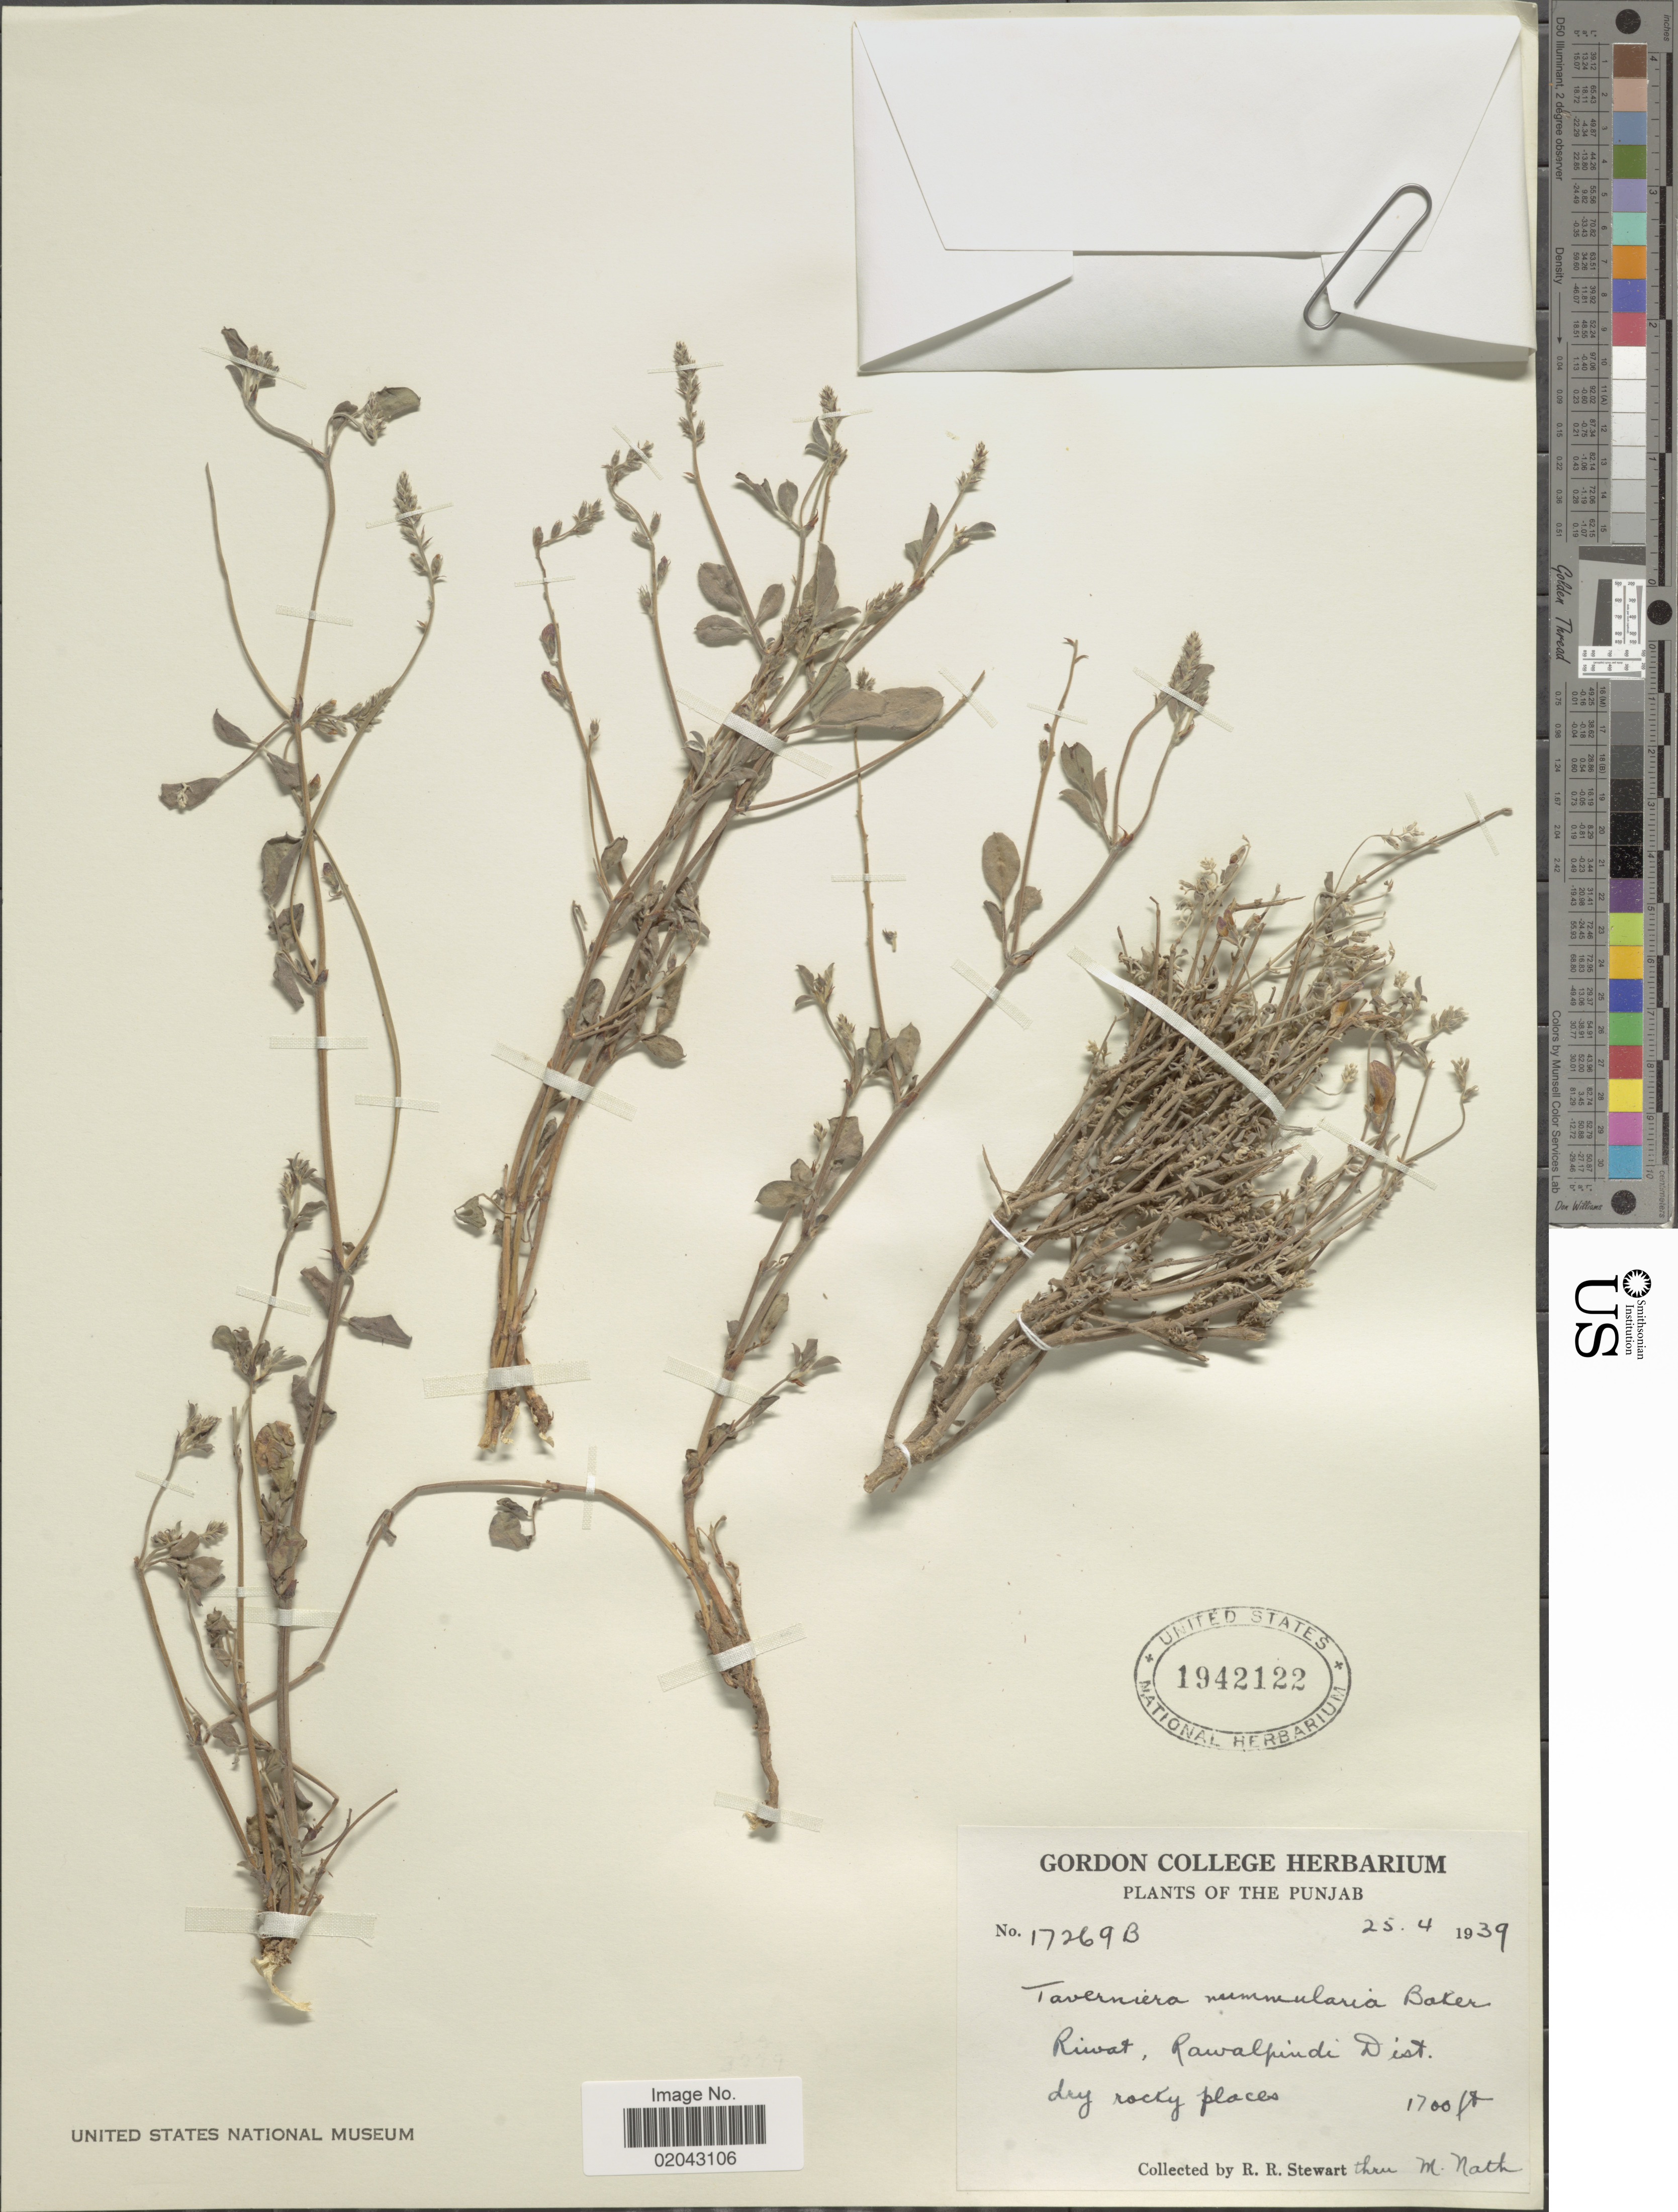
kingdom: Plantae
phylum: Tracheophyta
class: Magnoliopsida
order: Fabales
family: Fabaceae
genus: Taverniera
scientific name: Taverniera diffusa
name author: (Cambess.) Thulin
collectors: R. R. Stewart & M. Nath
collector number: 17269B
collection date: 1939-04-25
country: Pakistan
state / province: Punjab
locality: Riwat, Rawalpindi Dist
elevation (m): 518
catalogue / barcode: US 1942122